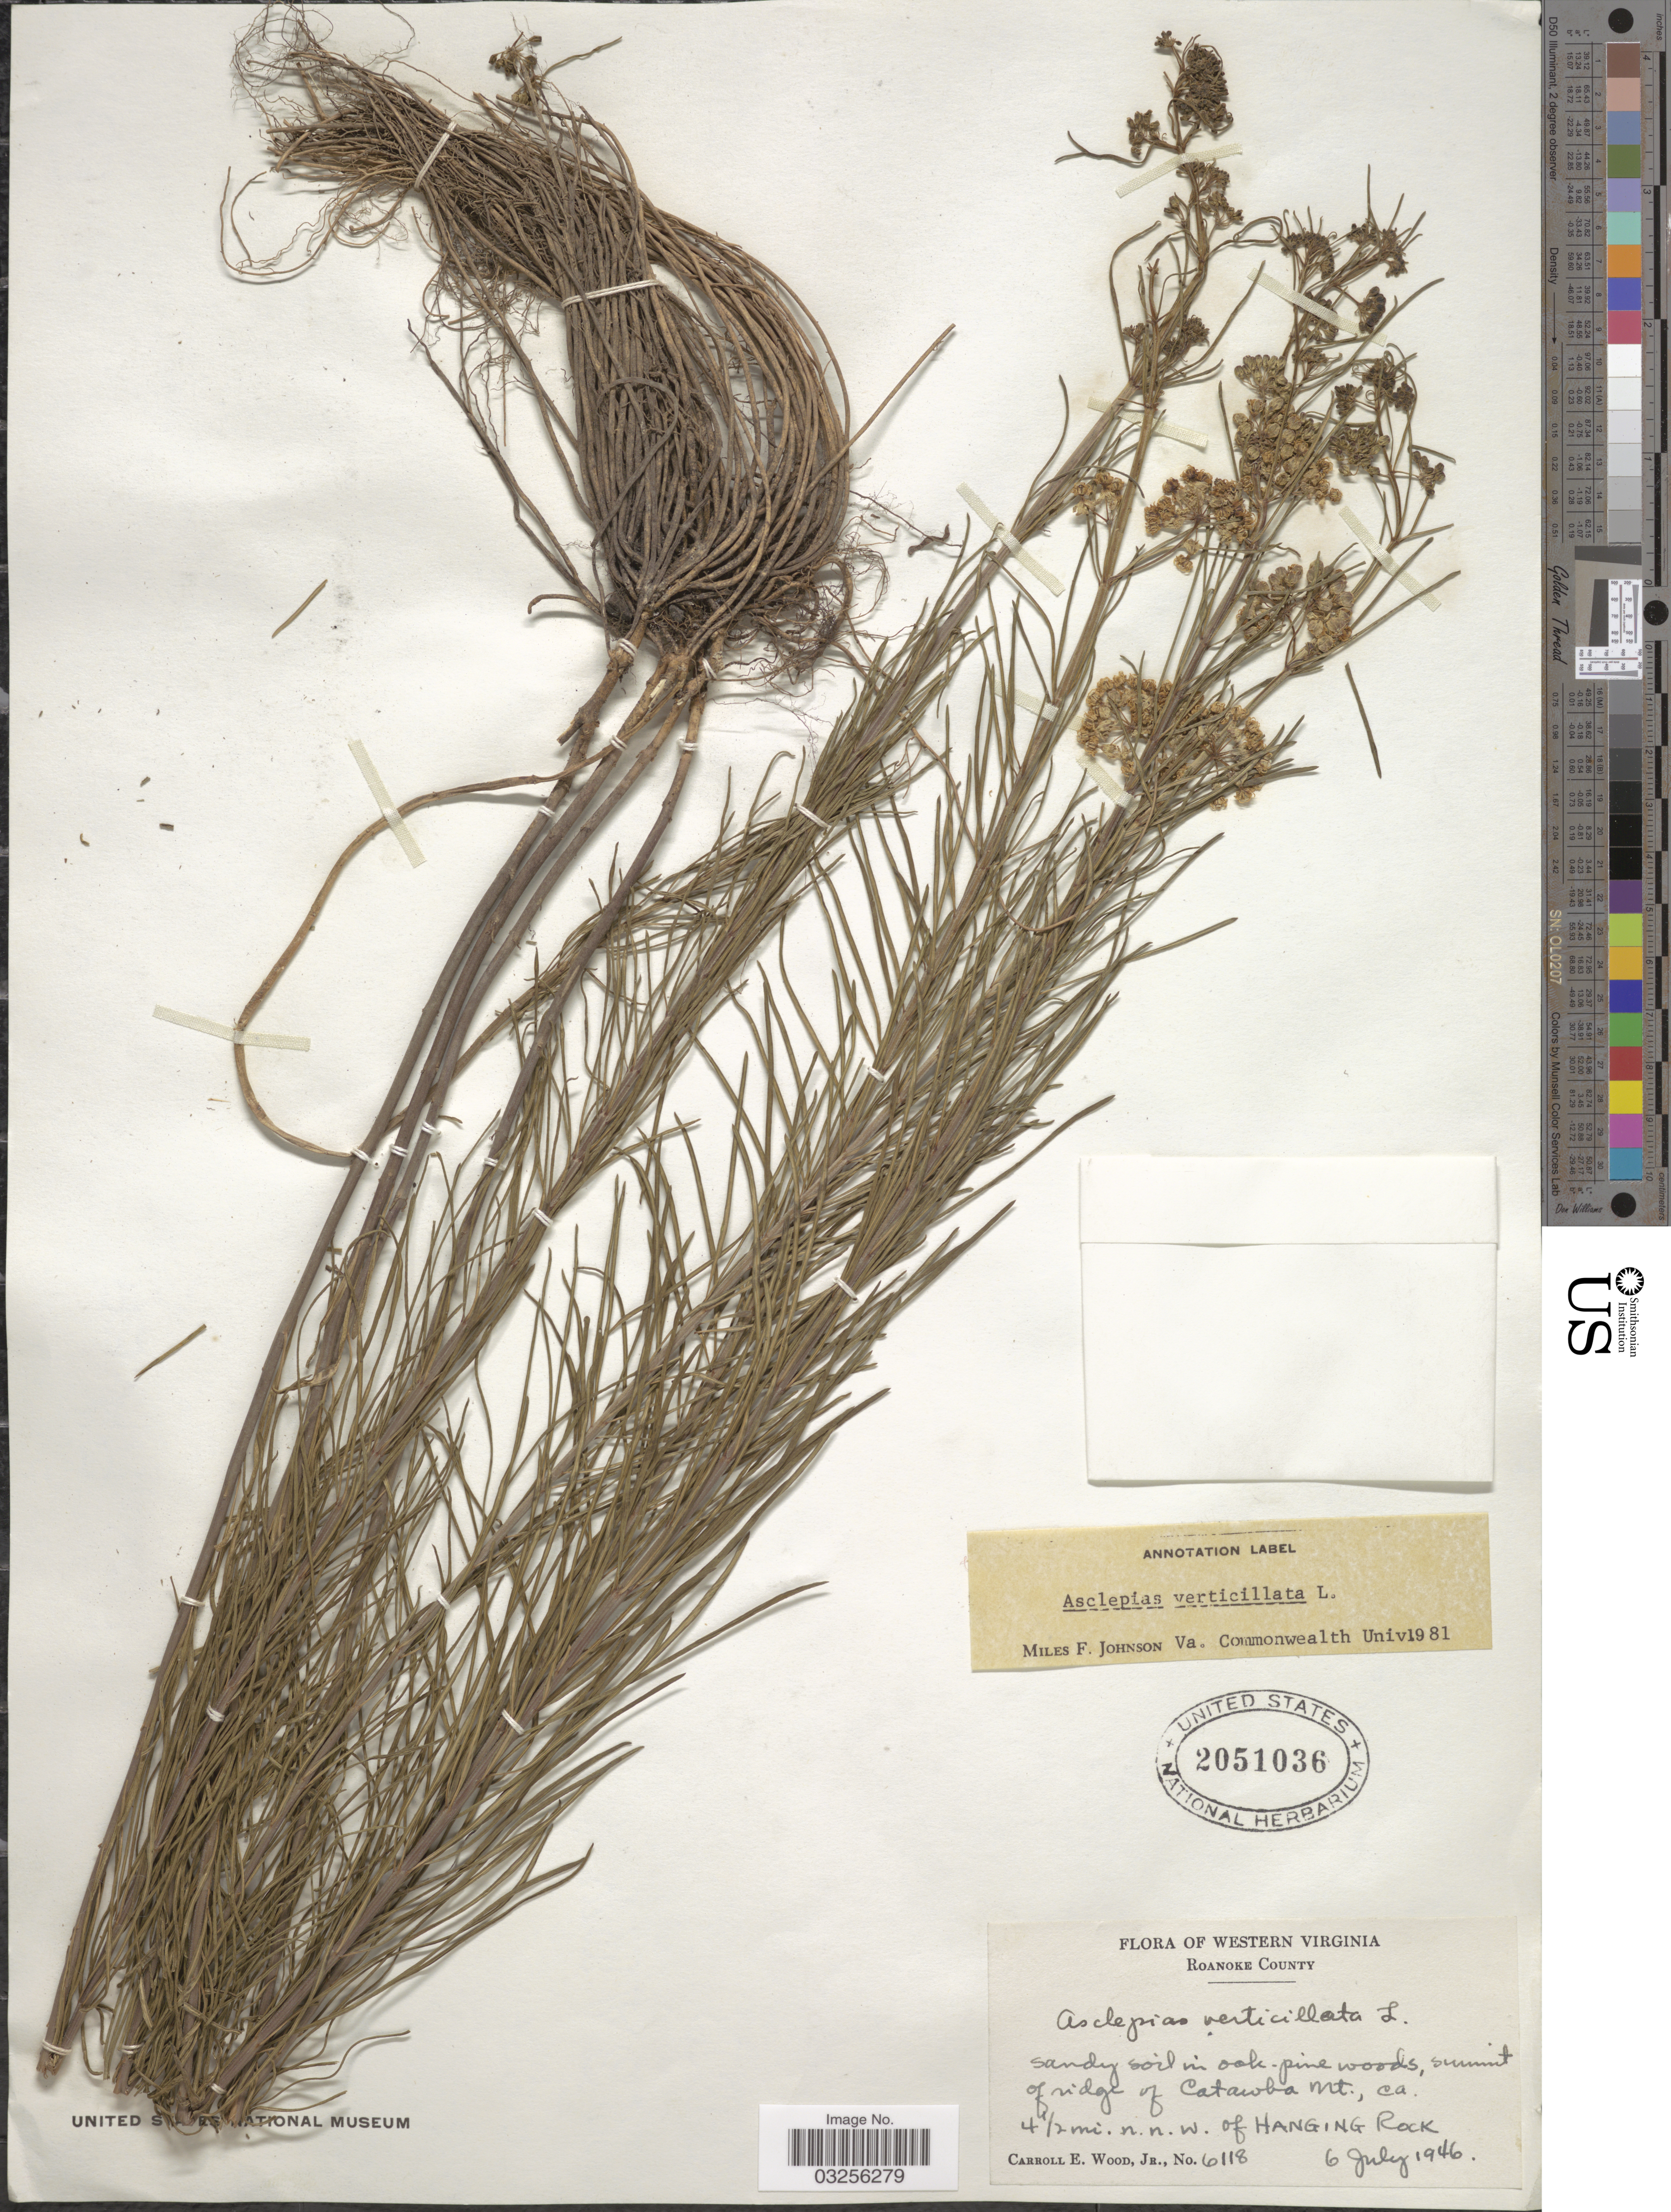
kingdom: Plantae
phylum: Tracheophyta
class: Magnoliopsida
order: Gentianales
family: Apocynaceae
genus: Asclepias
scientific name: Asclepias verticillata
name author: L.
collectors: C. Wood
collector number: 6118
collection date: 1946-07-06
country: United States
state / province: Virginia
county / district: Randolph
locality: Roanoke County. Sandy soil in oak-pine woods, summit o ridge of Catawba Mt., ca. 4½ mi. n.n.w. of Hanging Rock.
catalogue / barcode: US 2051036